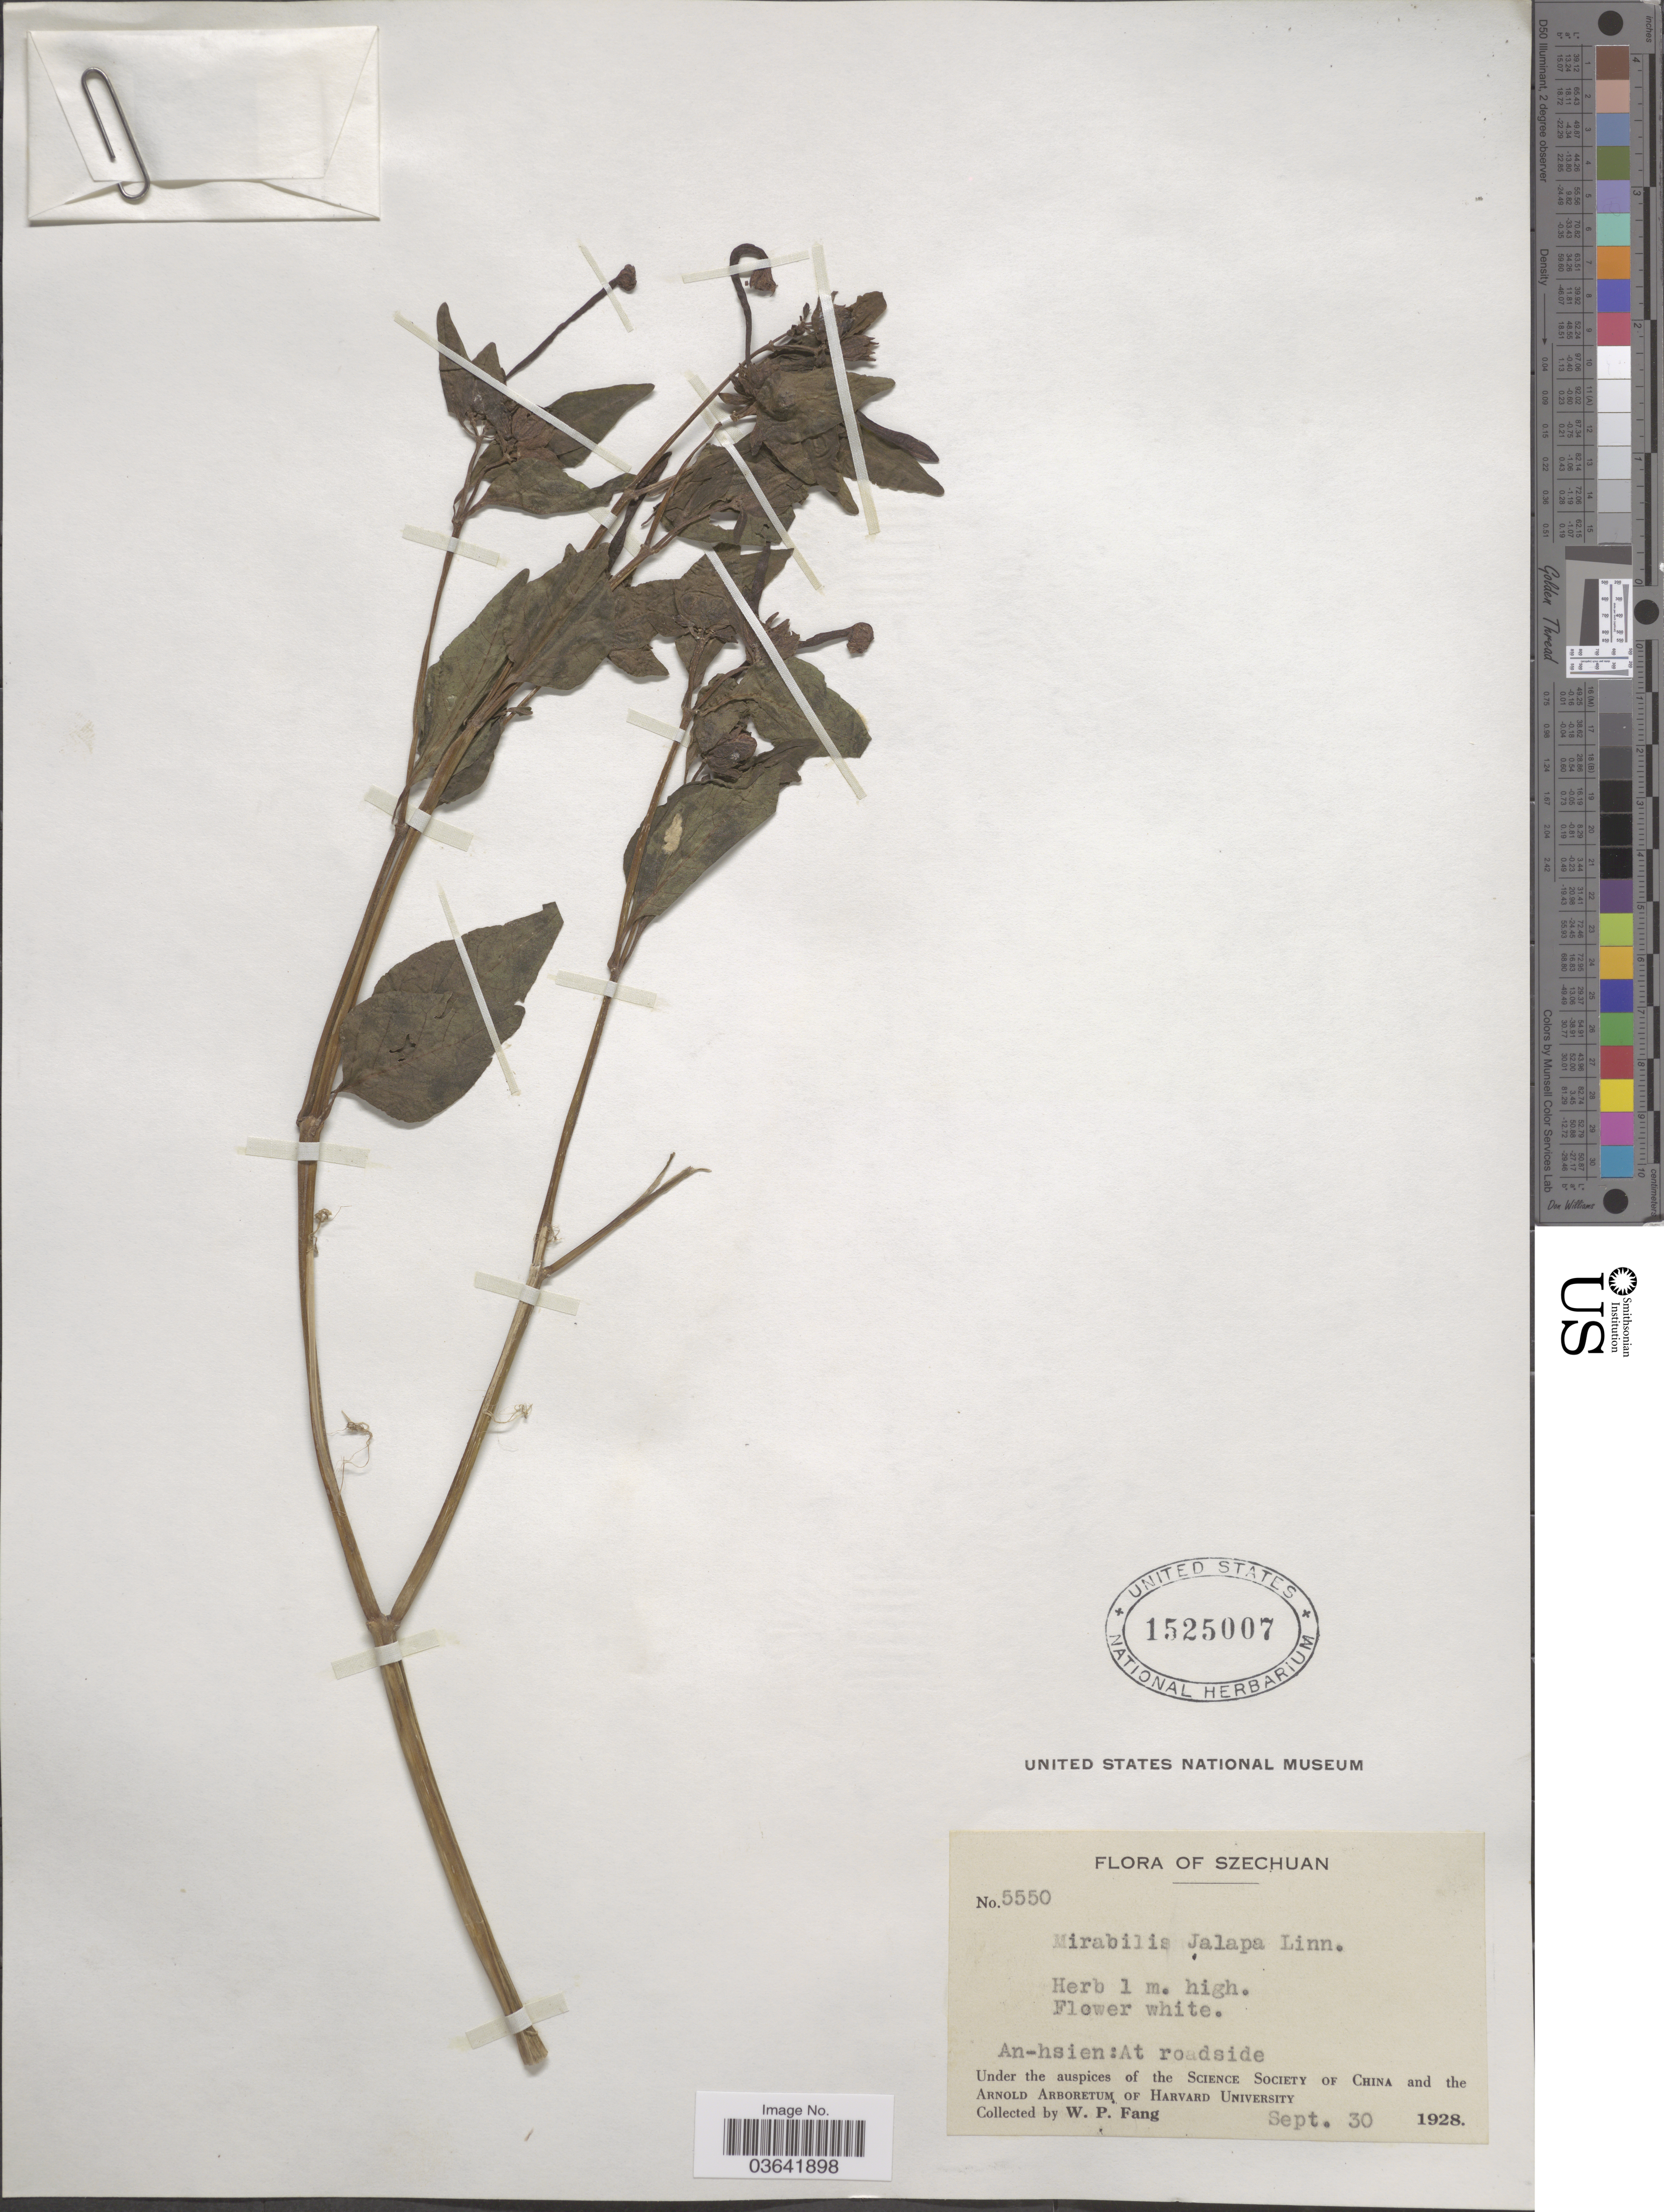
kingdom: Plantae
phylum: Tracheophyta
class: Magnoliopsida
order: Caryophyllales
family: Nyctaginaceae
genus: Mirabilis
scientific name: Mirabilis jalapa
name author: L.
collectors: W. P. Fang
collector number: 5550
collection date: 1928-09-30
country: China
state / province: Sichuan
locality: Szechuan. An-hsien: At roadside.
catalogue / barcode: US 1525007